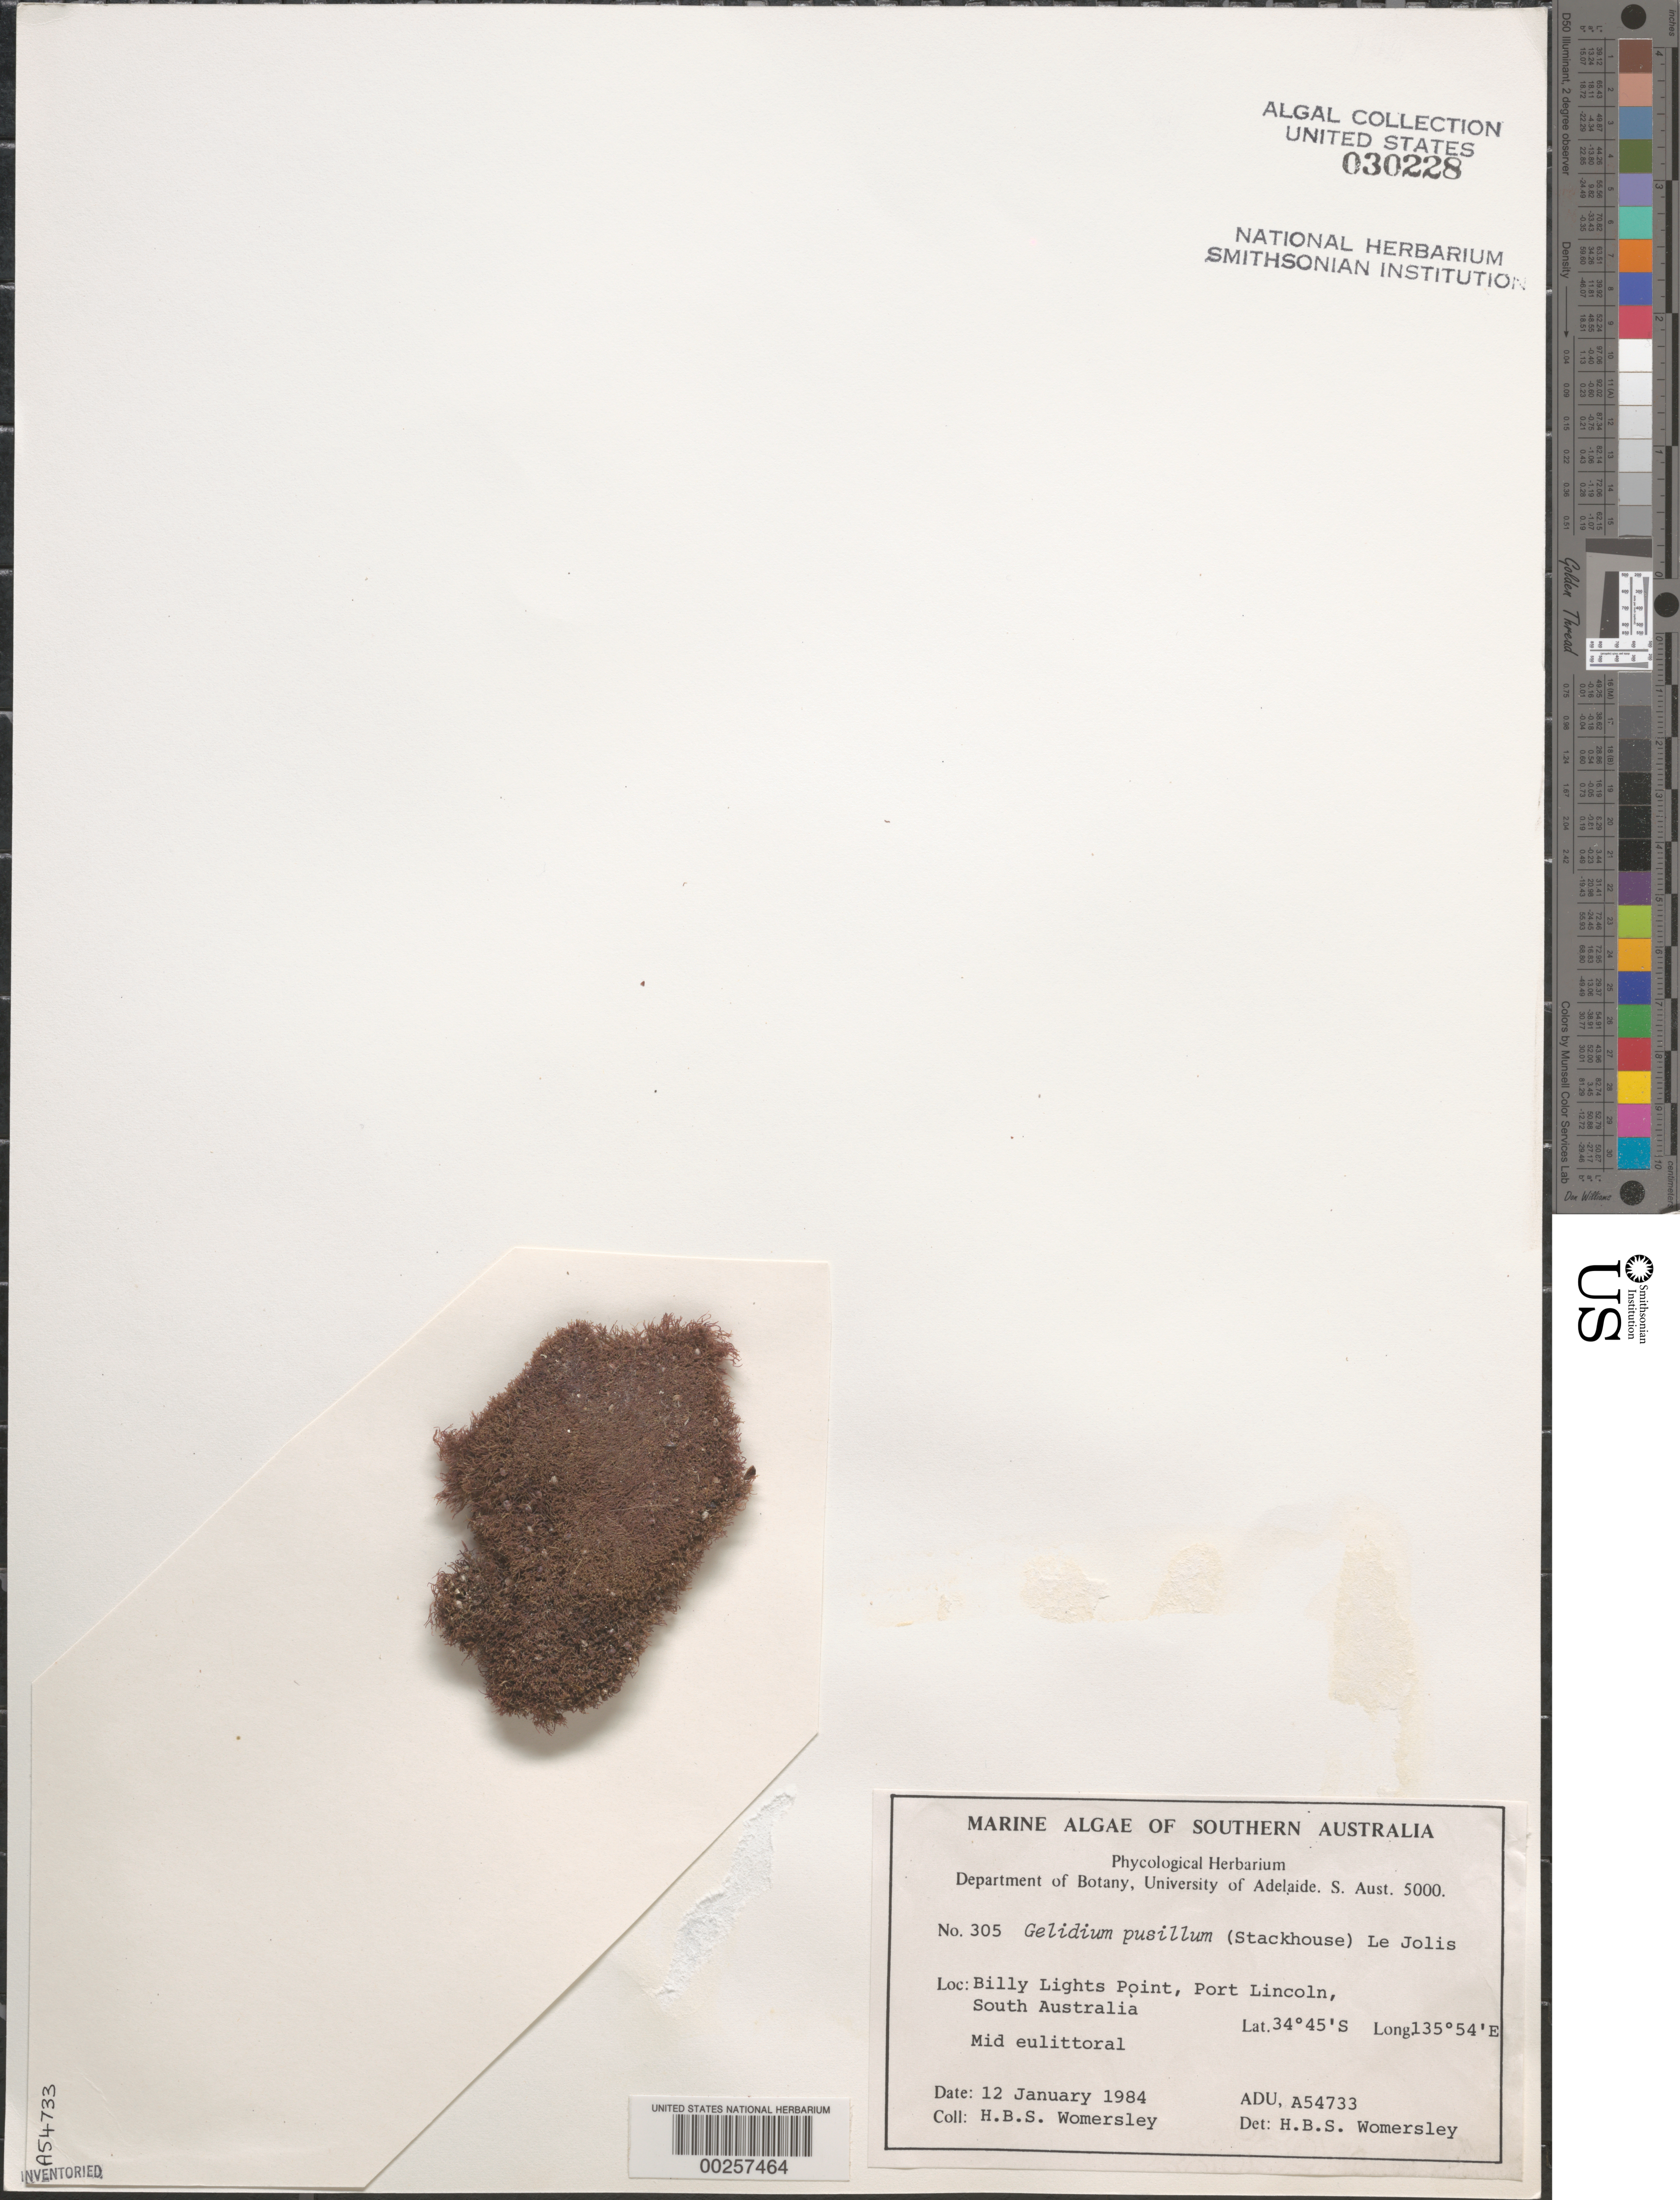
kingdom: Plantae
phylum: Rhodophyta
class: Florideophyceae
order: Gelidiales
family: Gelidiaceae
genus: Gelidium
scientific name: Gelidium pusillum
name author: (Stackh.) Le Jol.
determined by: Womersley, H. B. S.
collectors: H. B. S. Womersley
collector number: ADU A54733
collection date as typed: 12 Jan 1984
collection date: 1984-01-12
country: Australia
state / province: South Australia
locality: Billy light's point, port lincoln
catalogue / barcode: US 30228